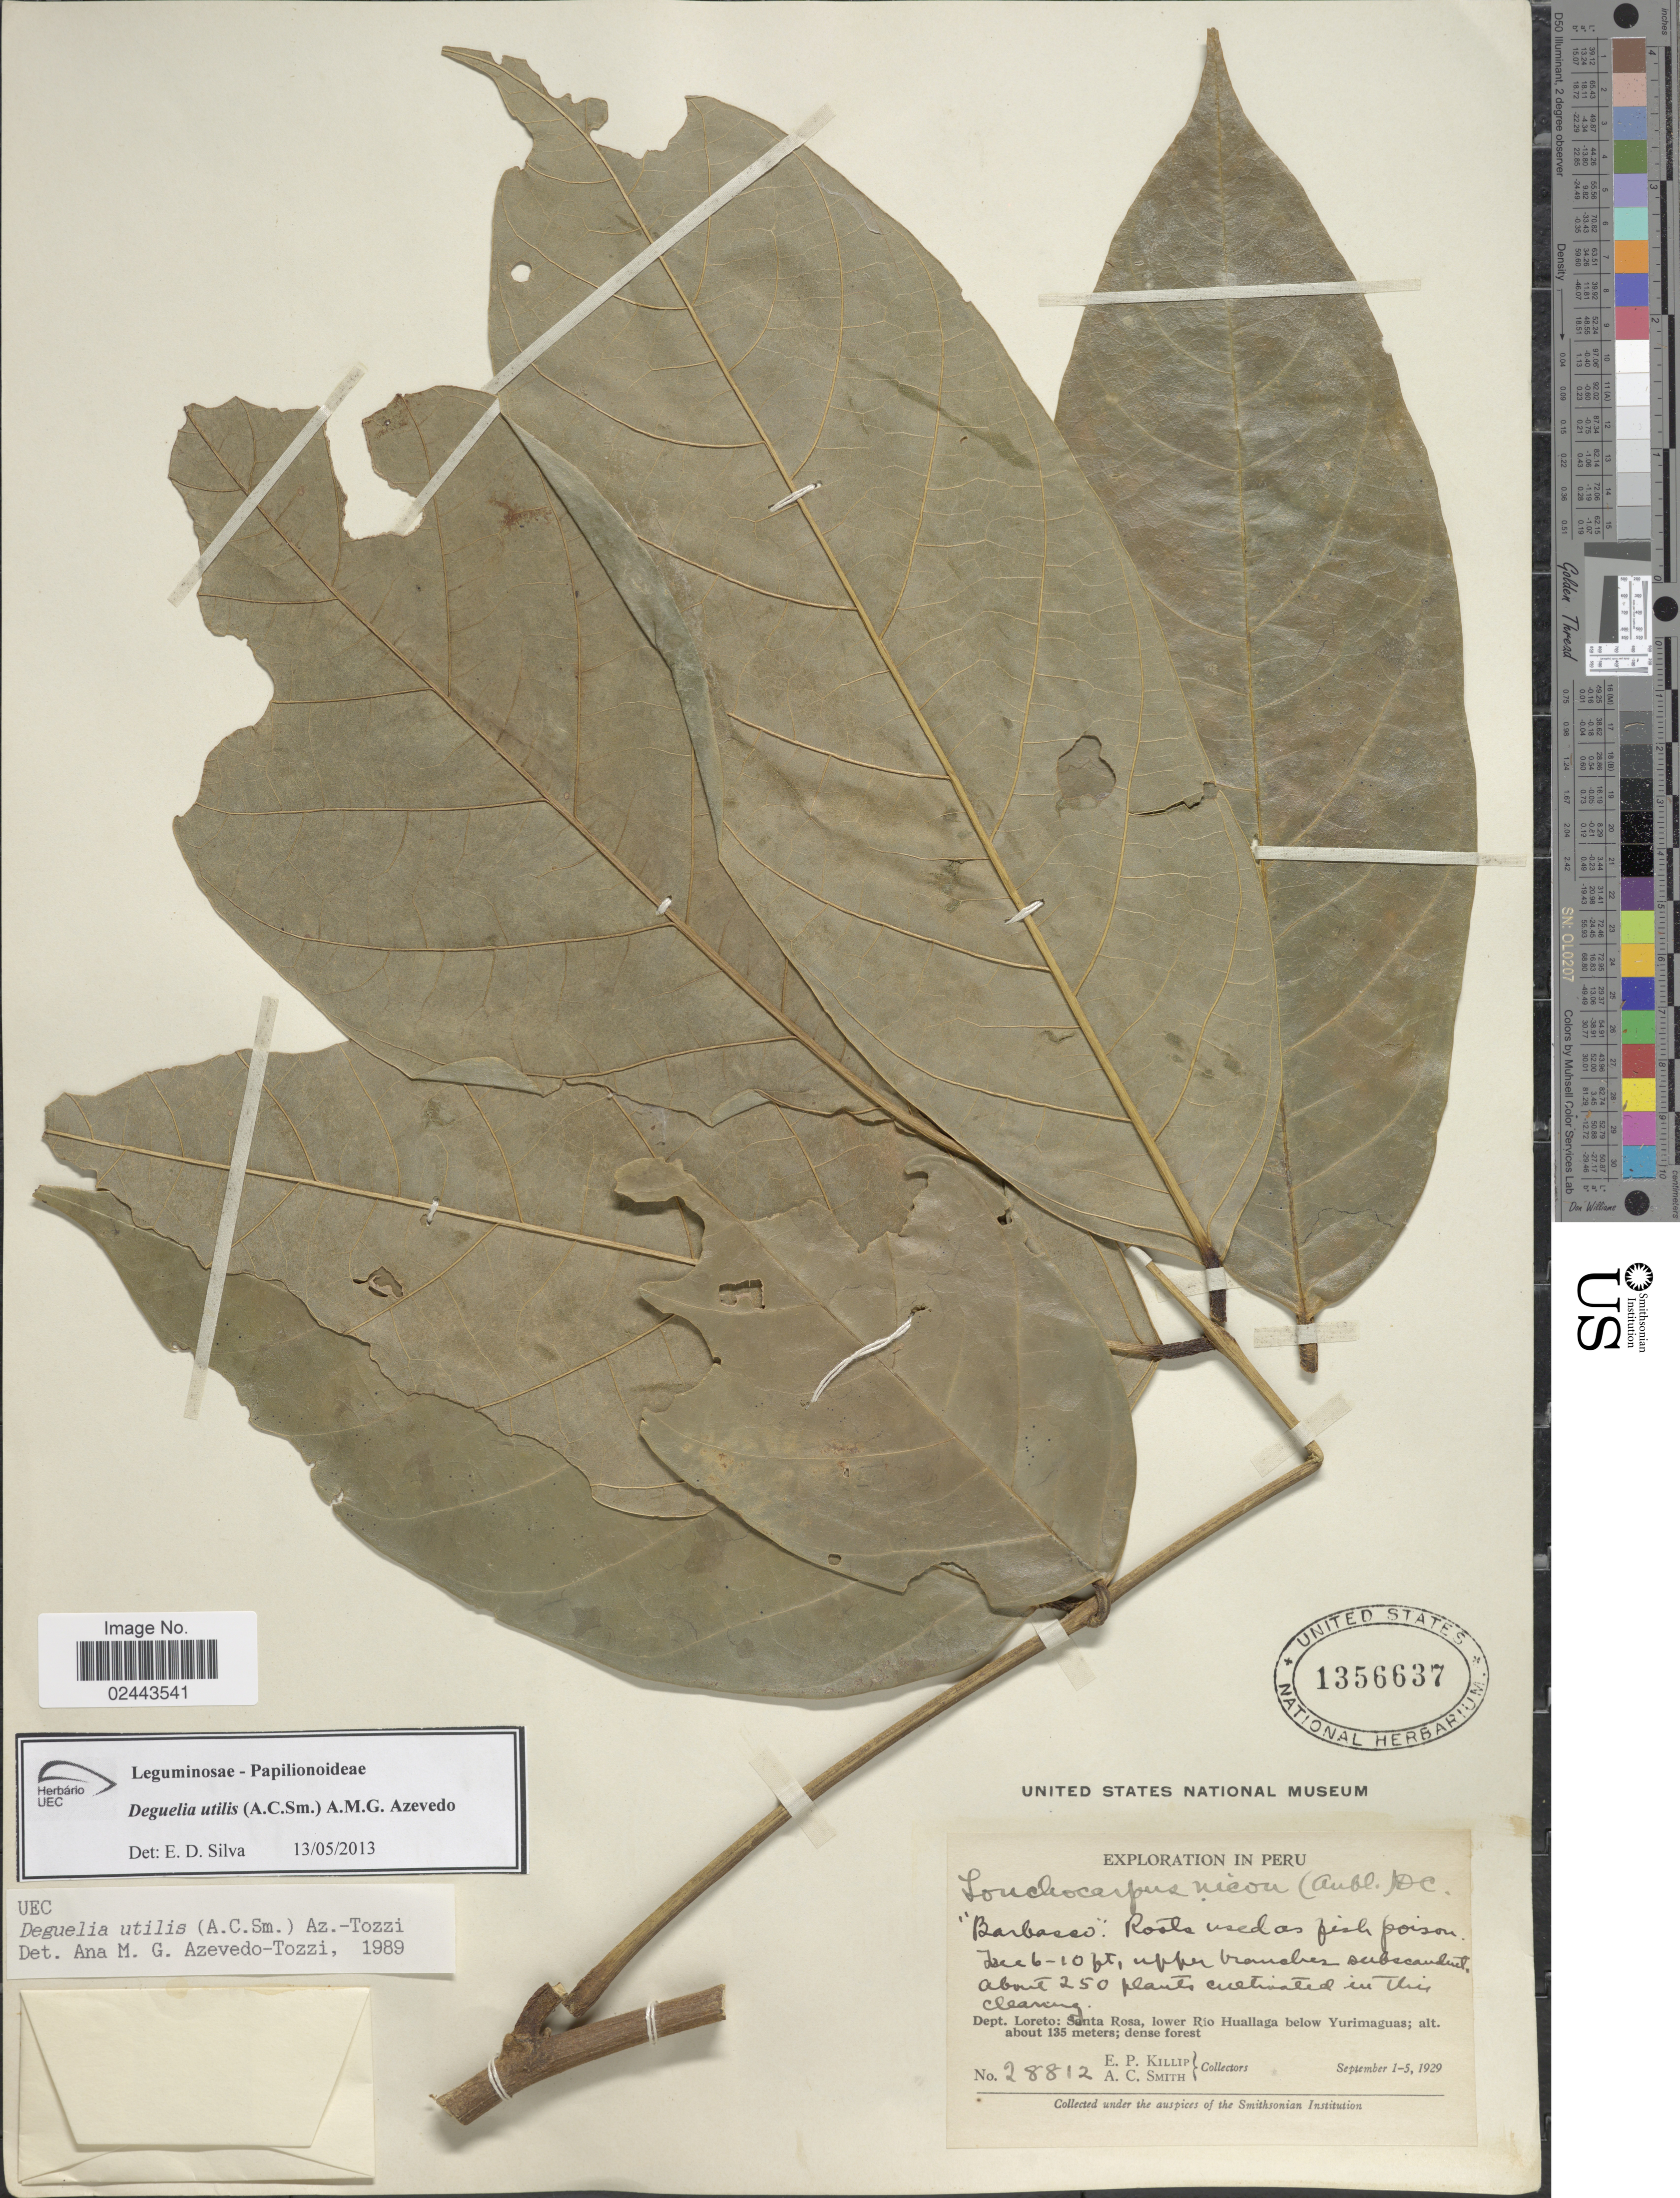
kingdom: Plantae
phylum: Tracheophyta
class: Magnoliopsida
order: Fabales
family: Fabaceae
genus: Deguelia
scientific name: Deguelia utilis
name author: (A.C. Sm.) A.M.G. Azevedo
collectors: E. P. Killip & A. C. Smith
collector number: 28812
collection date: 1929-09-01/1929-09-05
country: Peru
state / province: Loreto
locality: In this clearing, Santa Rosa, lower Rio Huallaga below Yurimaguas; dense forest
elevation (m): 135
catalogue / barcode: US 1356637